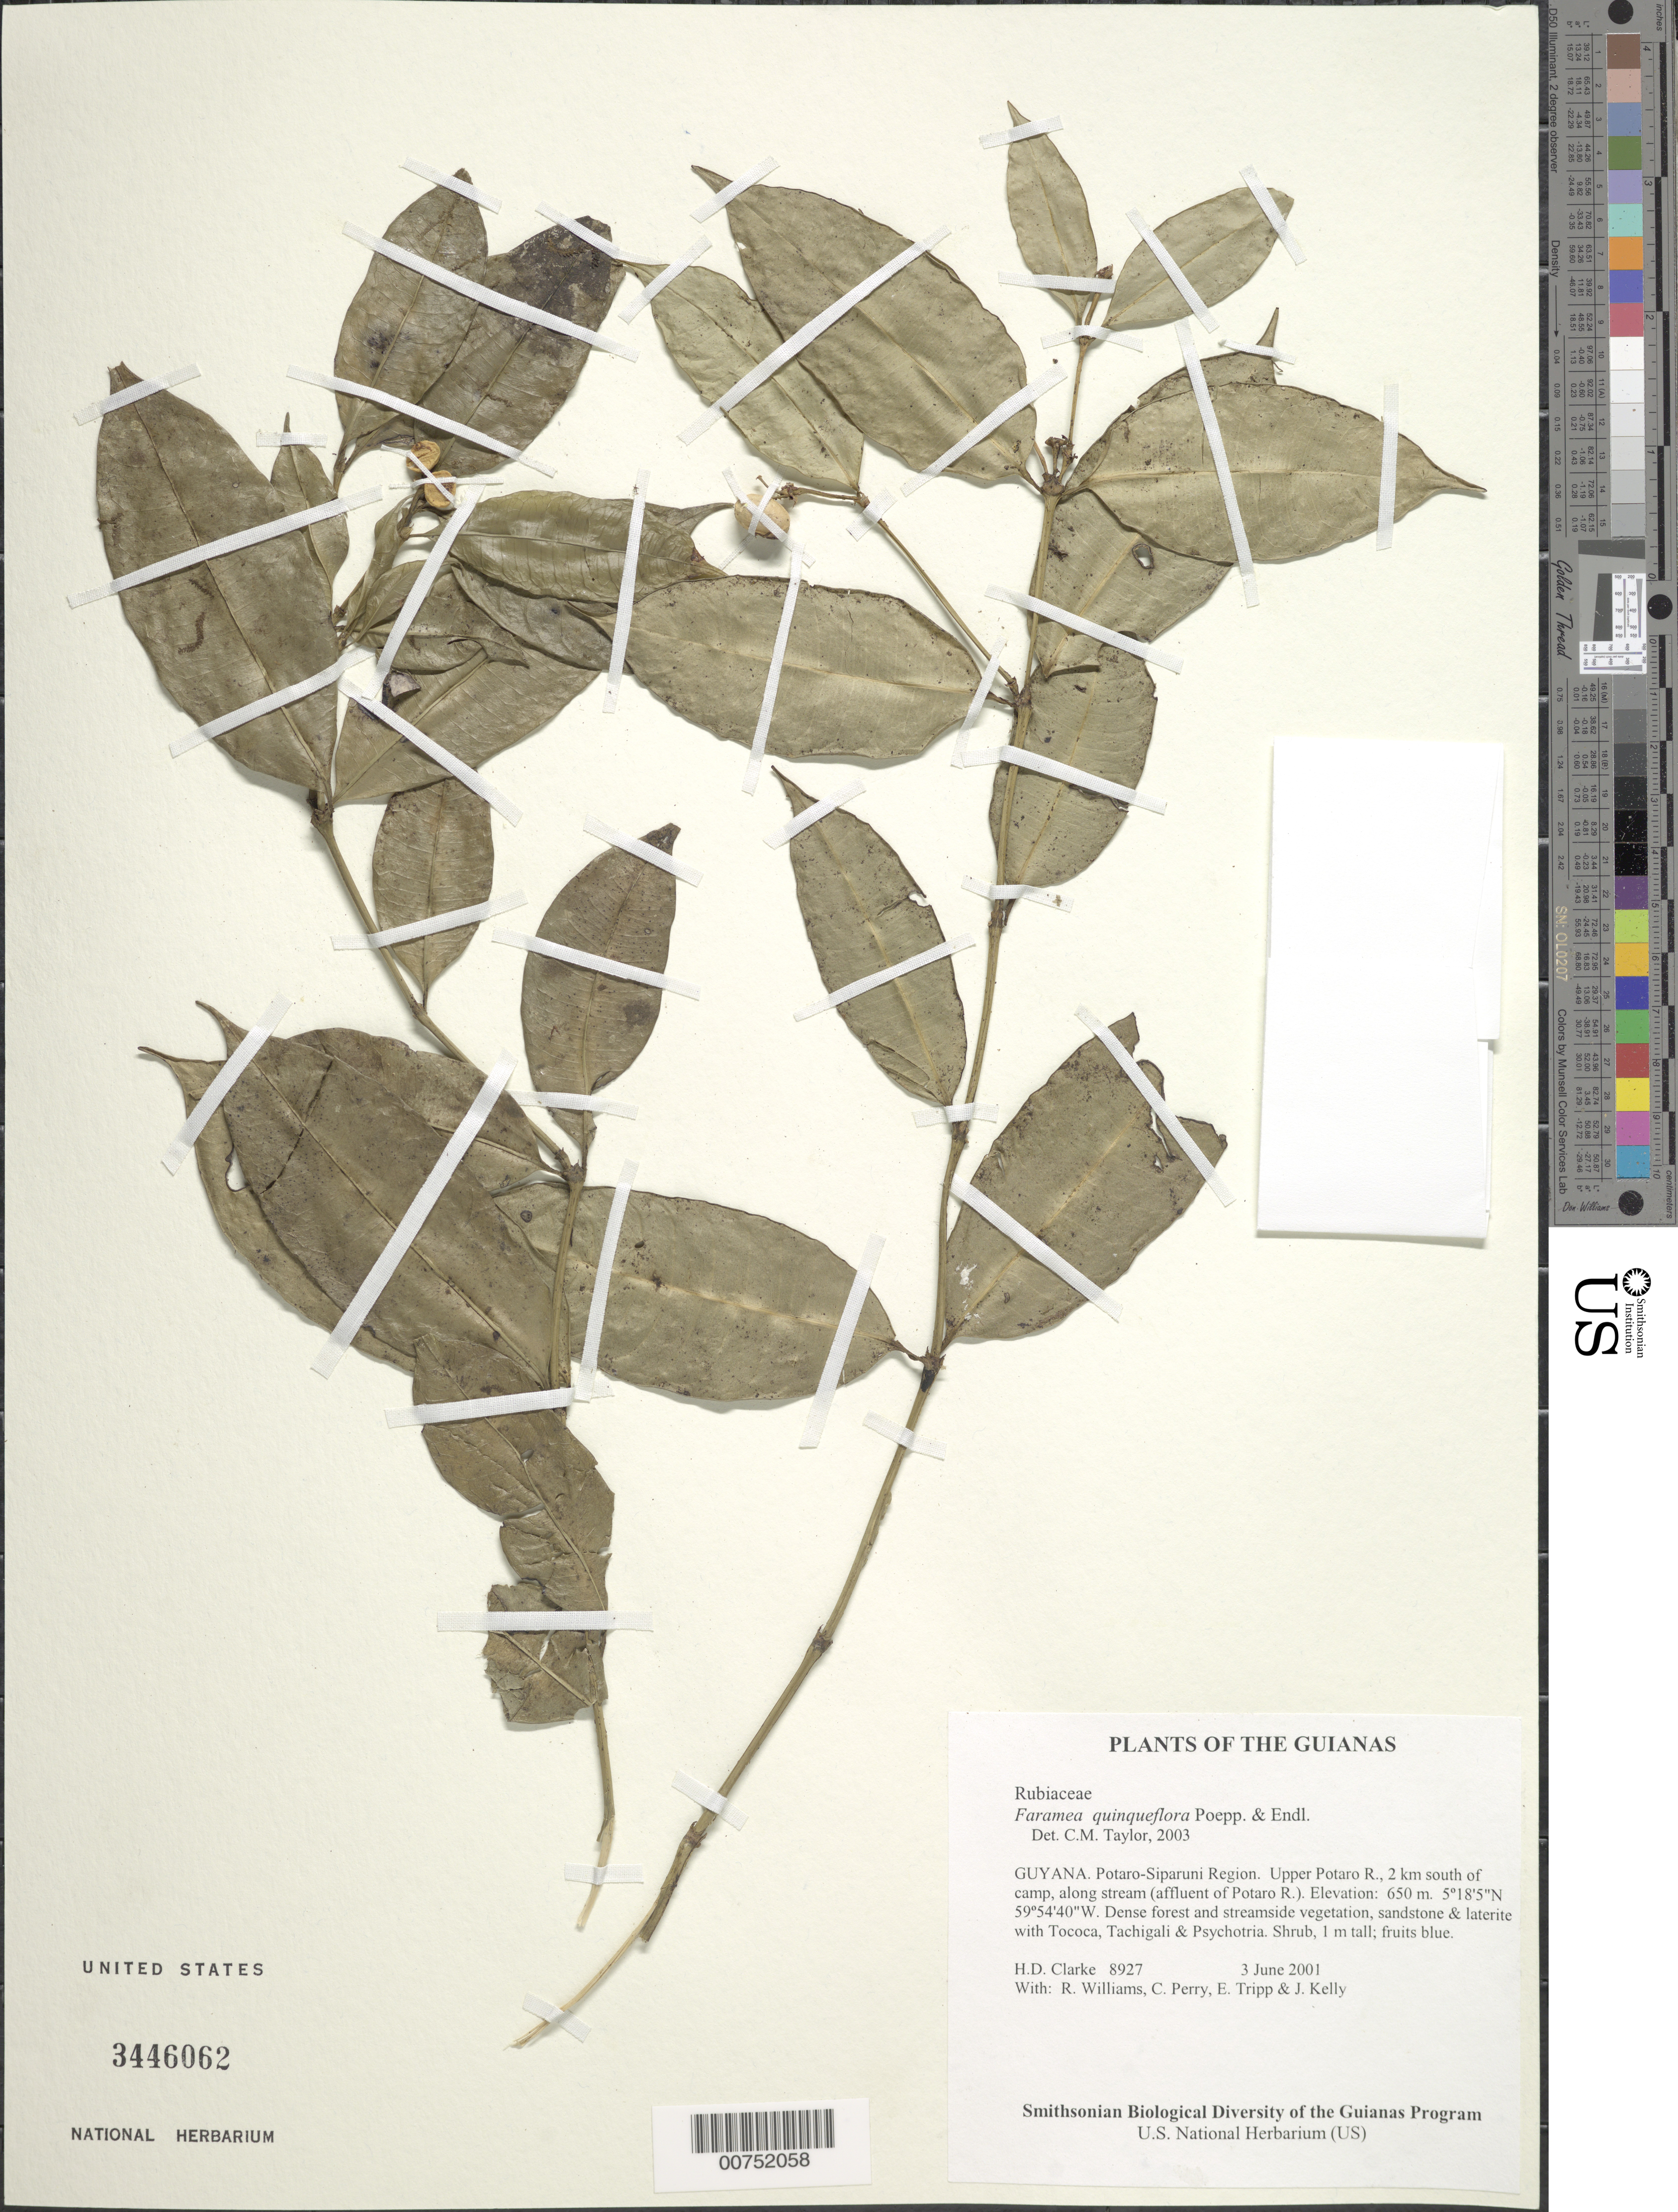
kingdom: Plantae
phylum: Tracheophyta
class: Magnoliopsida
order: Gentianales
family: Rubiaceae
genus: Faramea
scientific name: Faramea quinqueflora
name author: Poepp. & Endl.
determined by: Taylor, Charlotte M.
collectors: H. D. Clarke, R. Williams, C. Perry, E. Tripp & J. Kelly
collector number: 8927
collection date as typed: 3 June 2001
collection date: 2001-06-03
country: Guyana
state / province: Potaro-Siparuni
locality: Upper Potaro R., 2 km south of camp, along stream (affluent of Potaro R.)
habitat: Dense forest and streamside vegetation, sandstone & laterite with Tococa, Tachigali & Psychotria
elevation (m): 650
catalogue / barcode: US 3446062